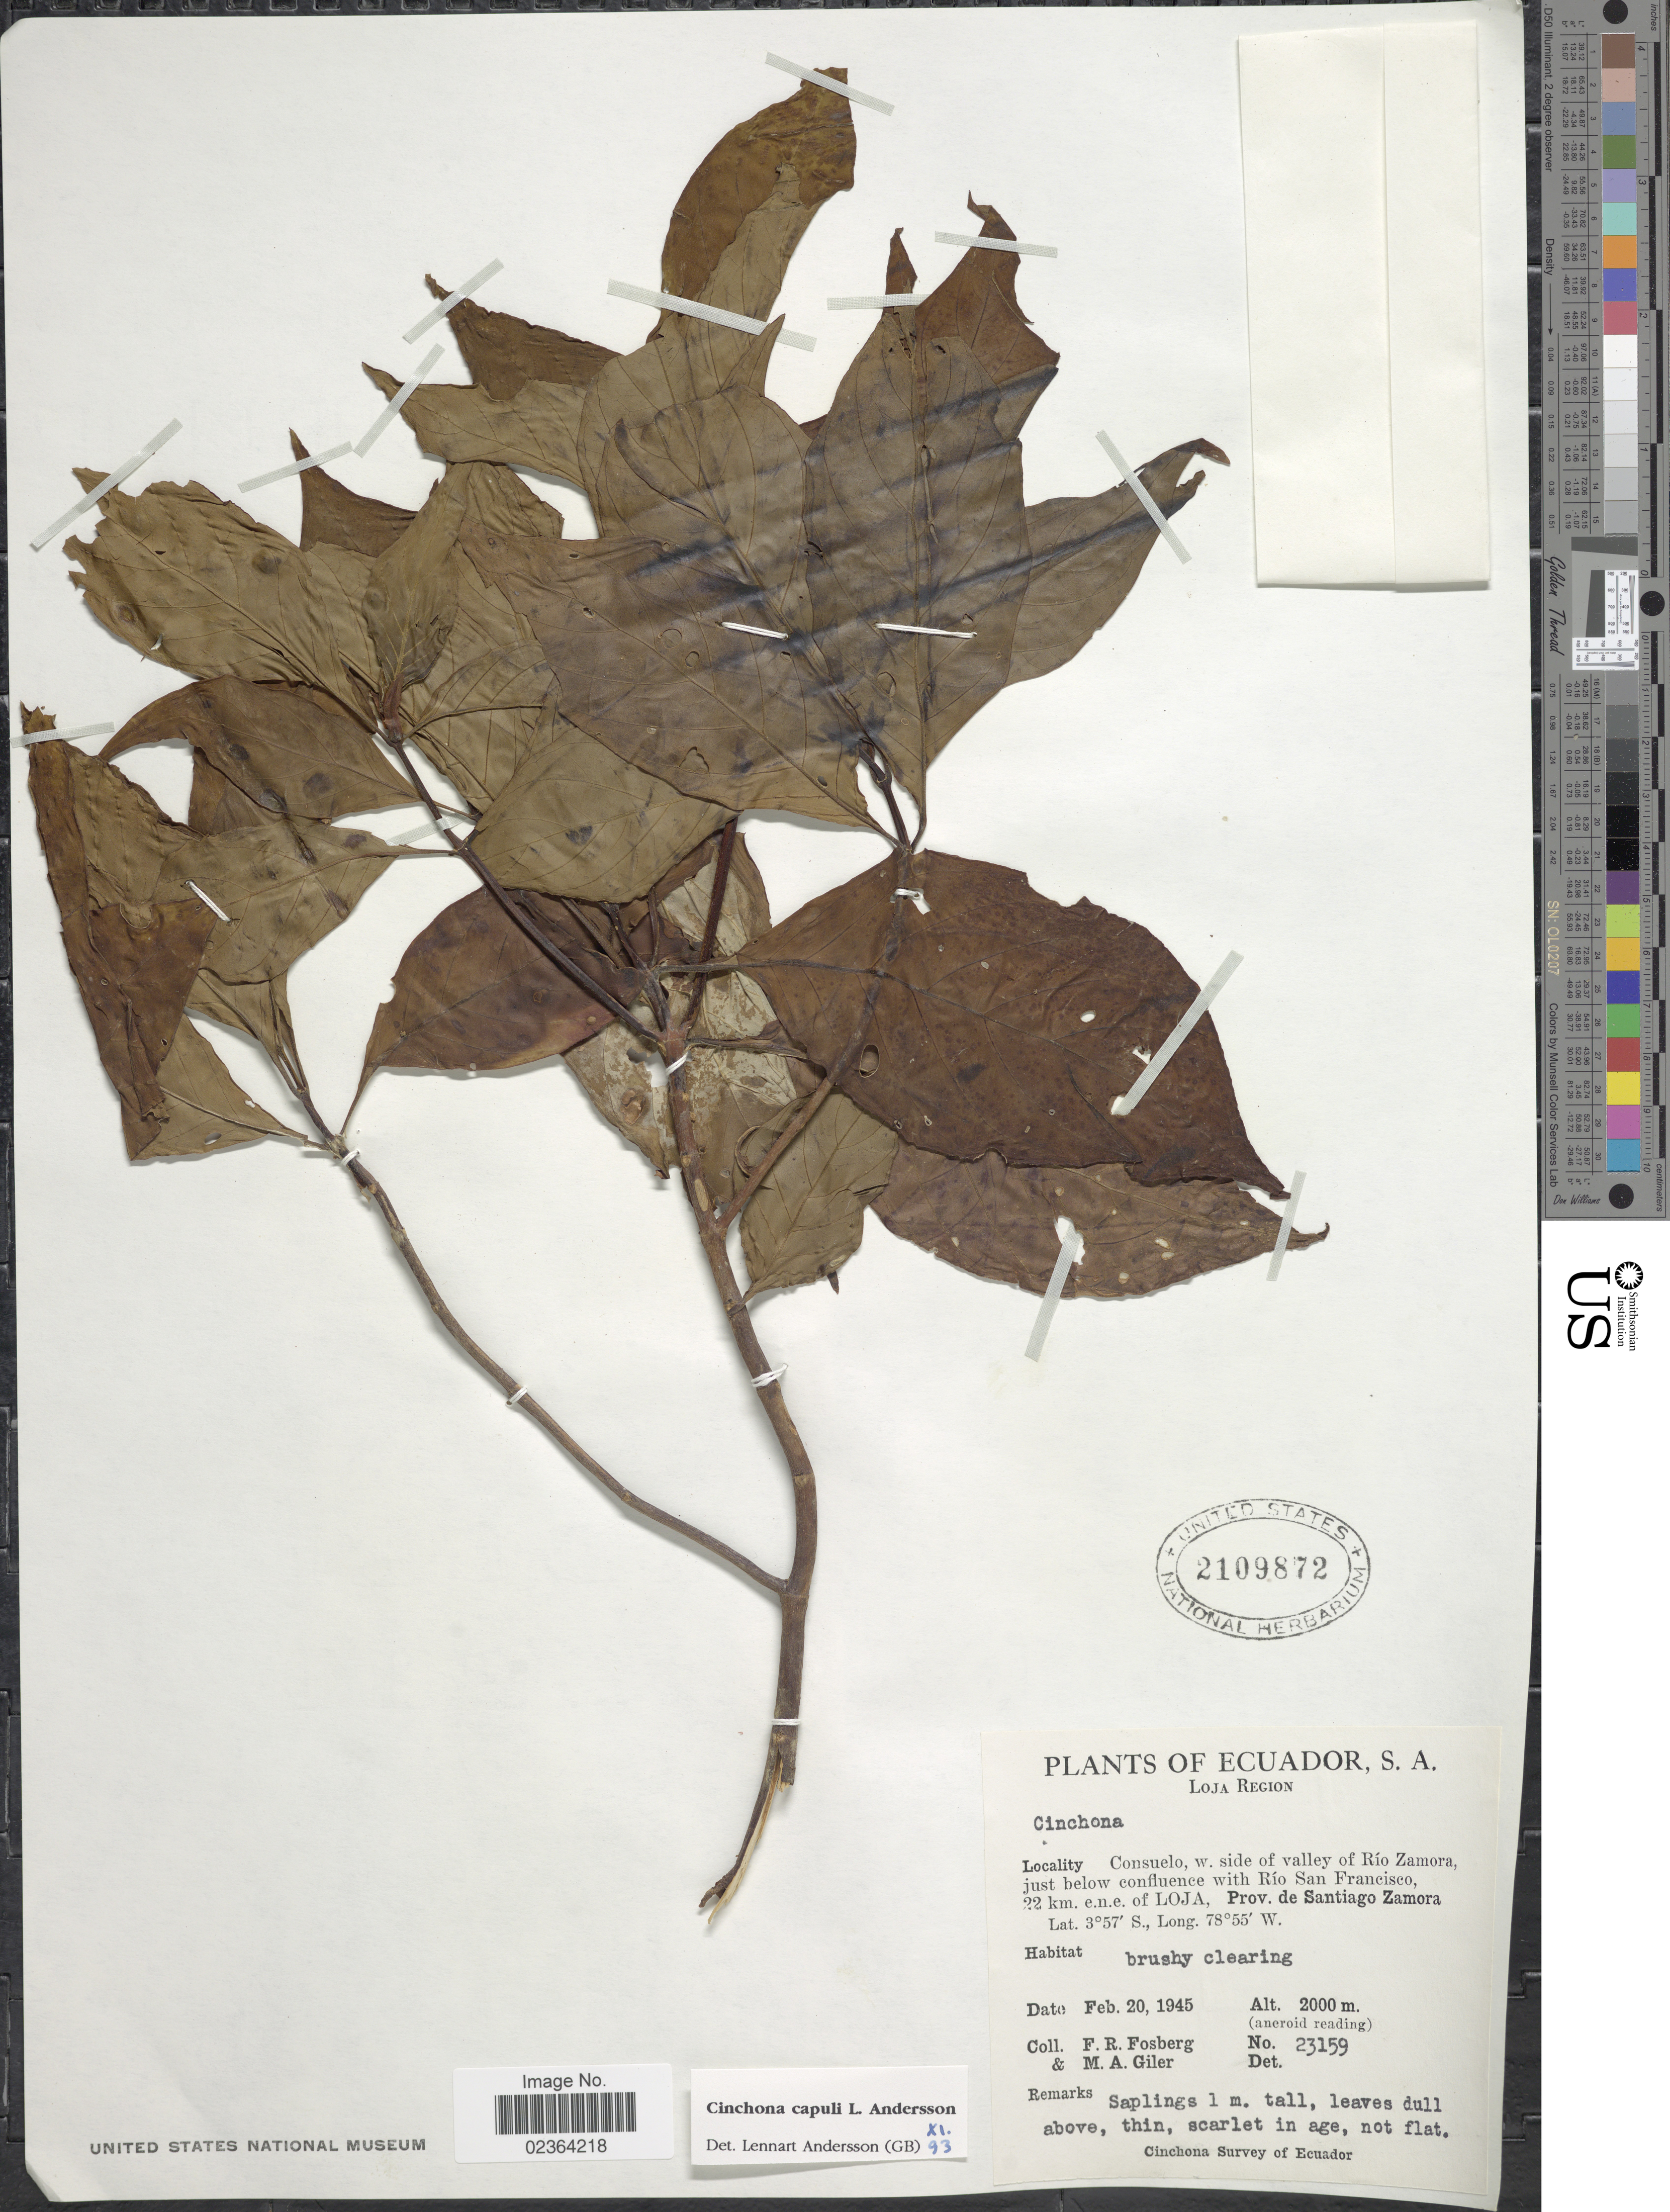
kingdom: Plantae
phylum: Tracheophyta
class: Magnoliopsida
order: Gentianales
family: Rubiaceae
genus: Cinchona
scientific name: Cinchona capuli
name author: L. Andersson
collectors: F. R. Fosberg & M. Giler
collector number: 23159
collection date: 1945-02-20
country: Ecuador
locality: Loja Region, Consuelo, w. side of valley of Rio Zamora, just below confluence with Rio San Francisco, 22 km. e.n.e. of Loja, Prov. de Santiago Zamora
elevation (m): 2000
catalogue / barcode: US 2109872